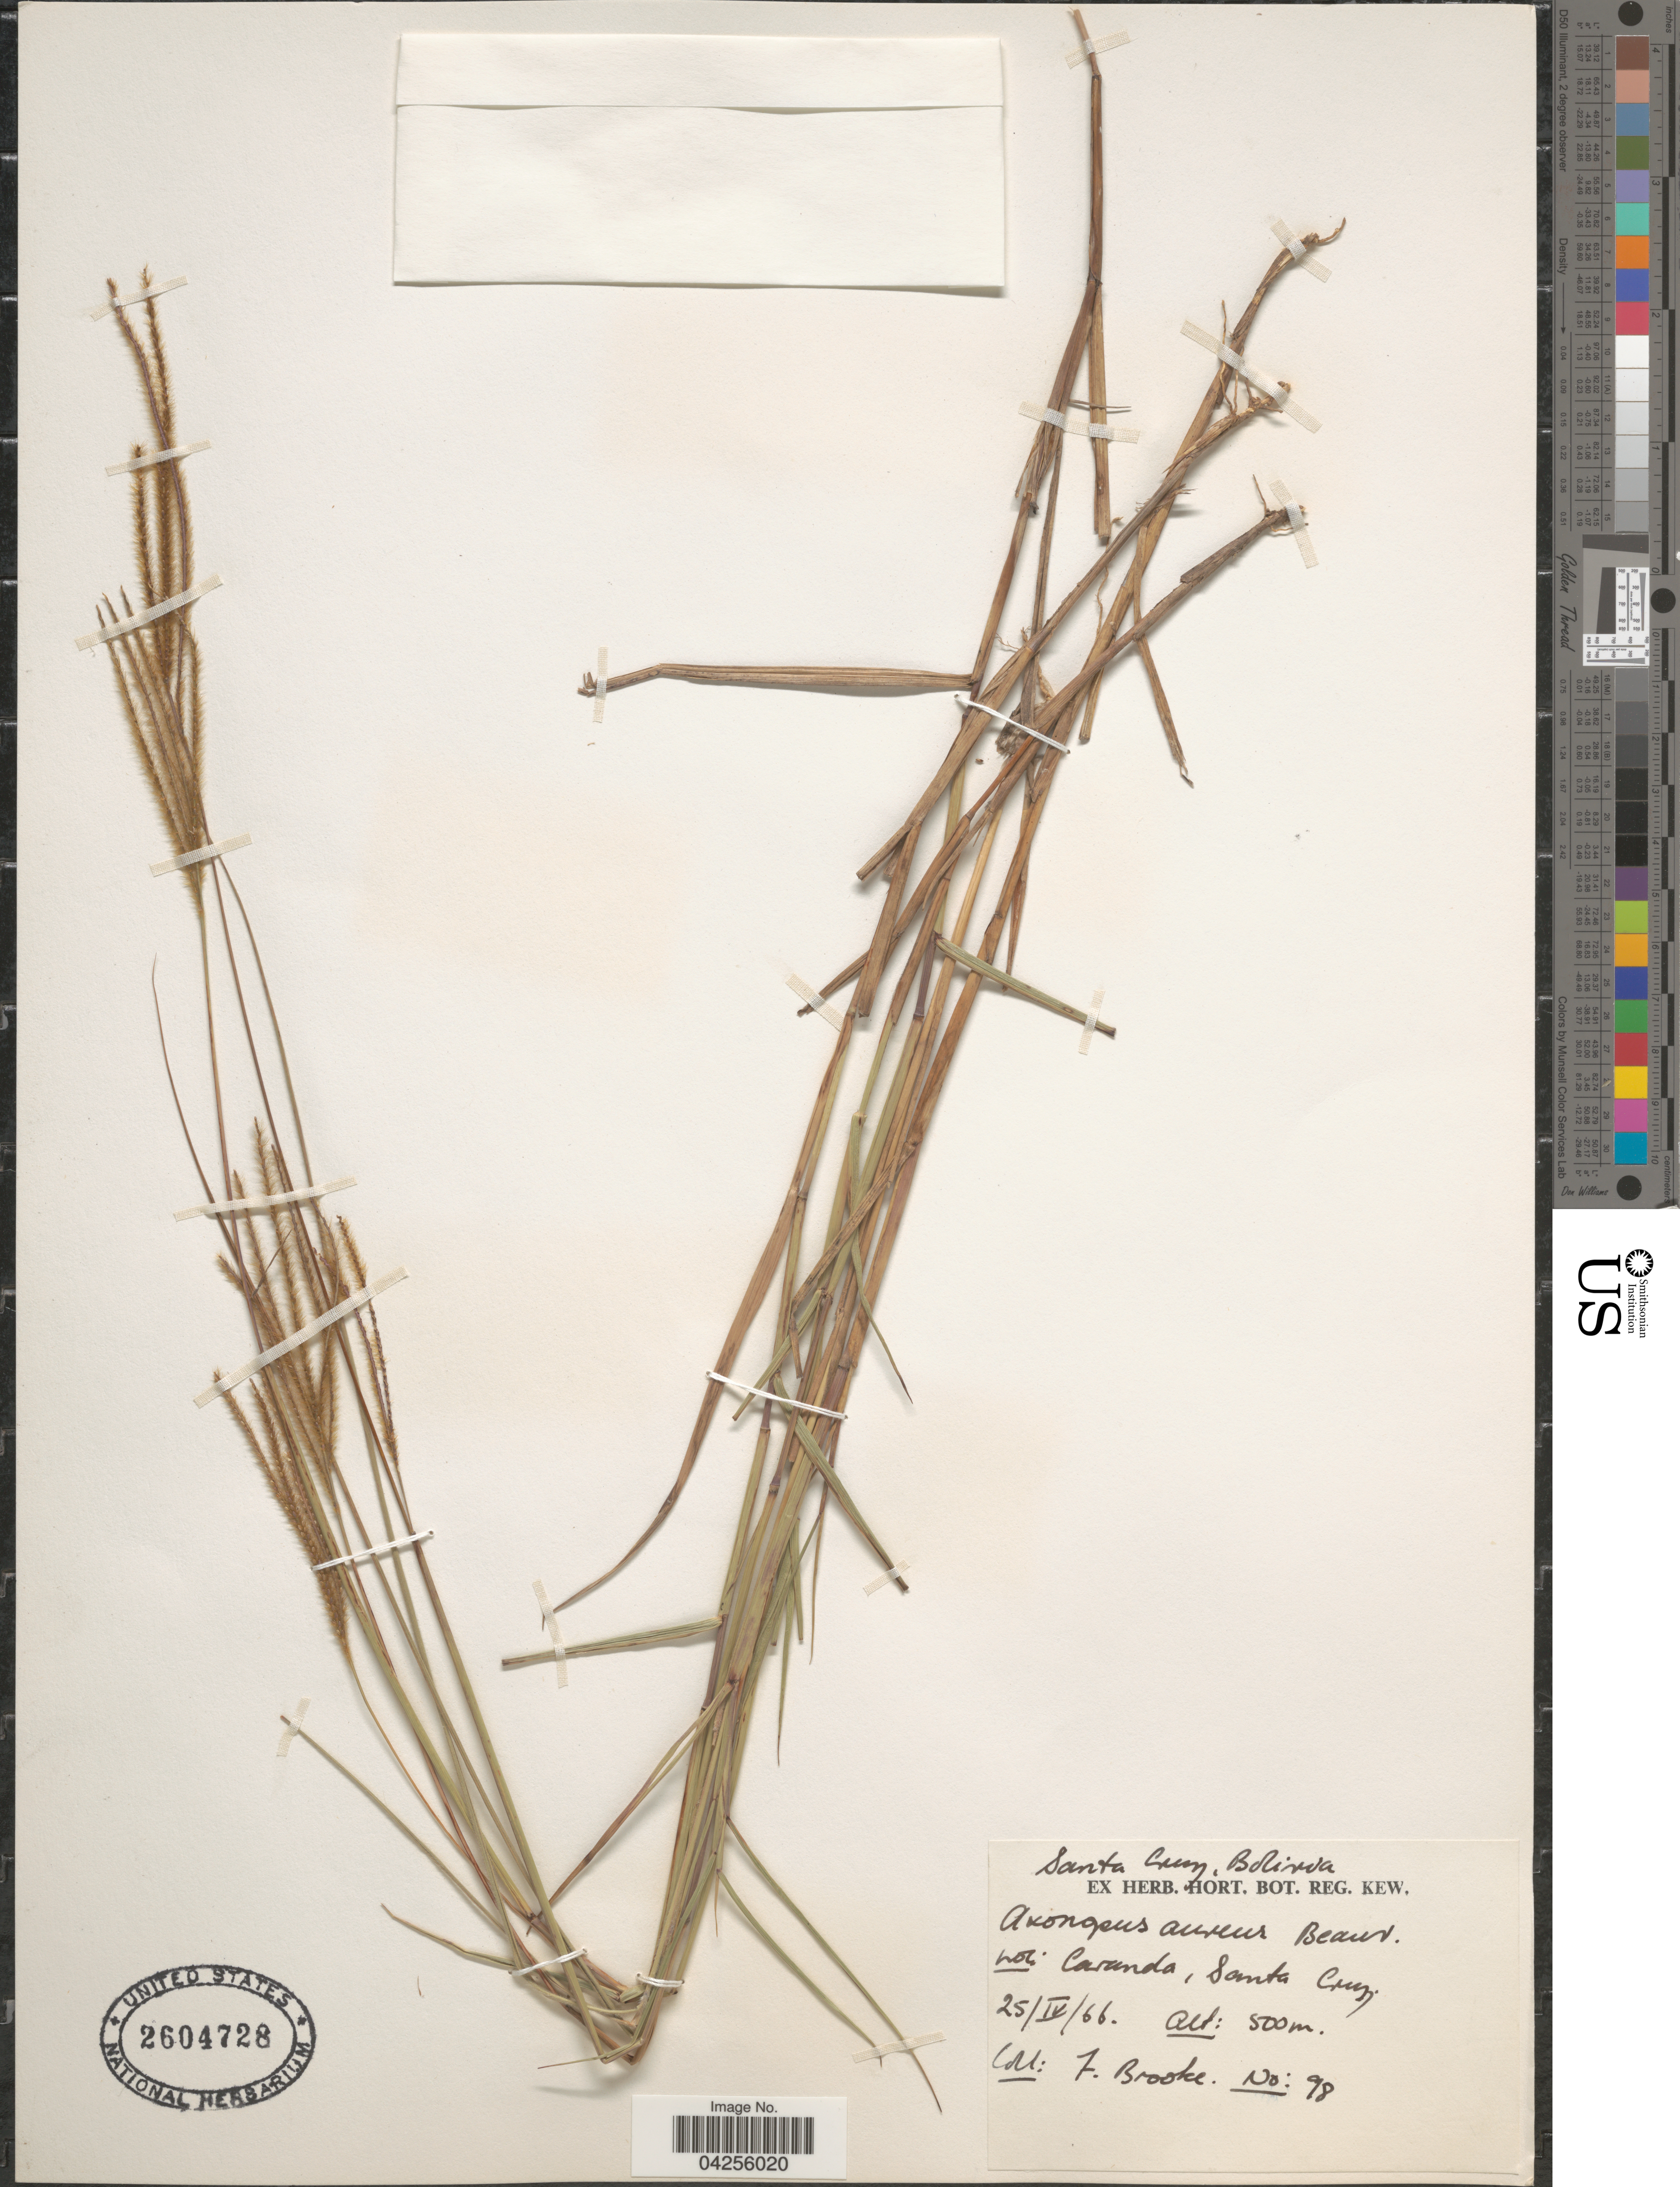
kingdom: Plantae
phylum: Tracheophyta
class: Liliopsida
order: Poales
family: Poaceae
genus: Axonopus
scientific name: Axonopus canescens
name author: (Nees ex Trin.) Pilg.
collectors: T. Brooke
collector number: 98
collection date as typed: Transcribed d/m/y: 25/4/66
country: Bolivia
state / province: Santa Cruz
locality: Caranda, Santa Cruz.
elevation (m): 500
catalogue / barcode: US 2604728